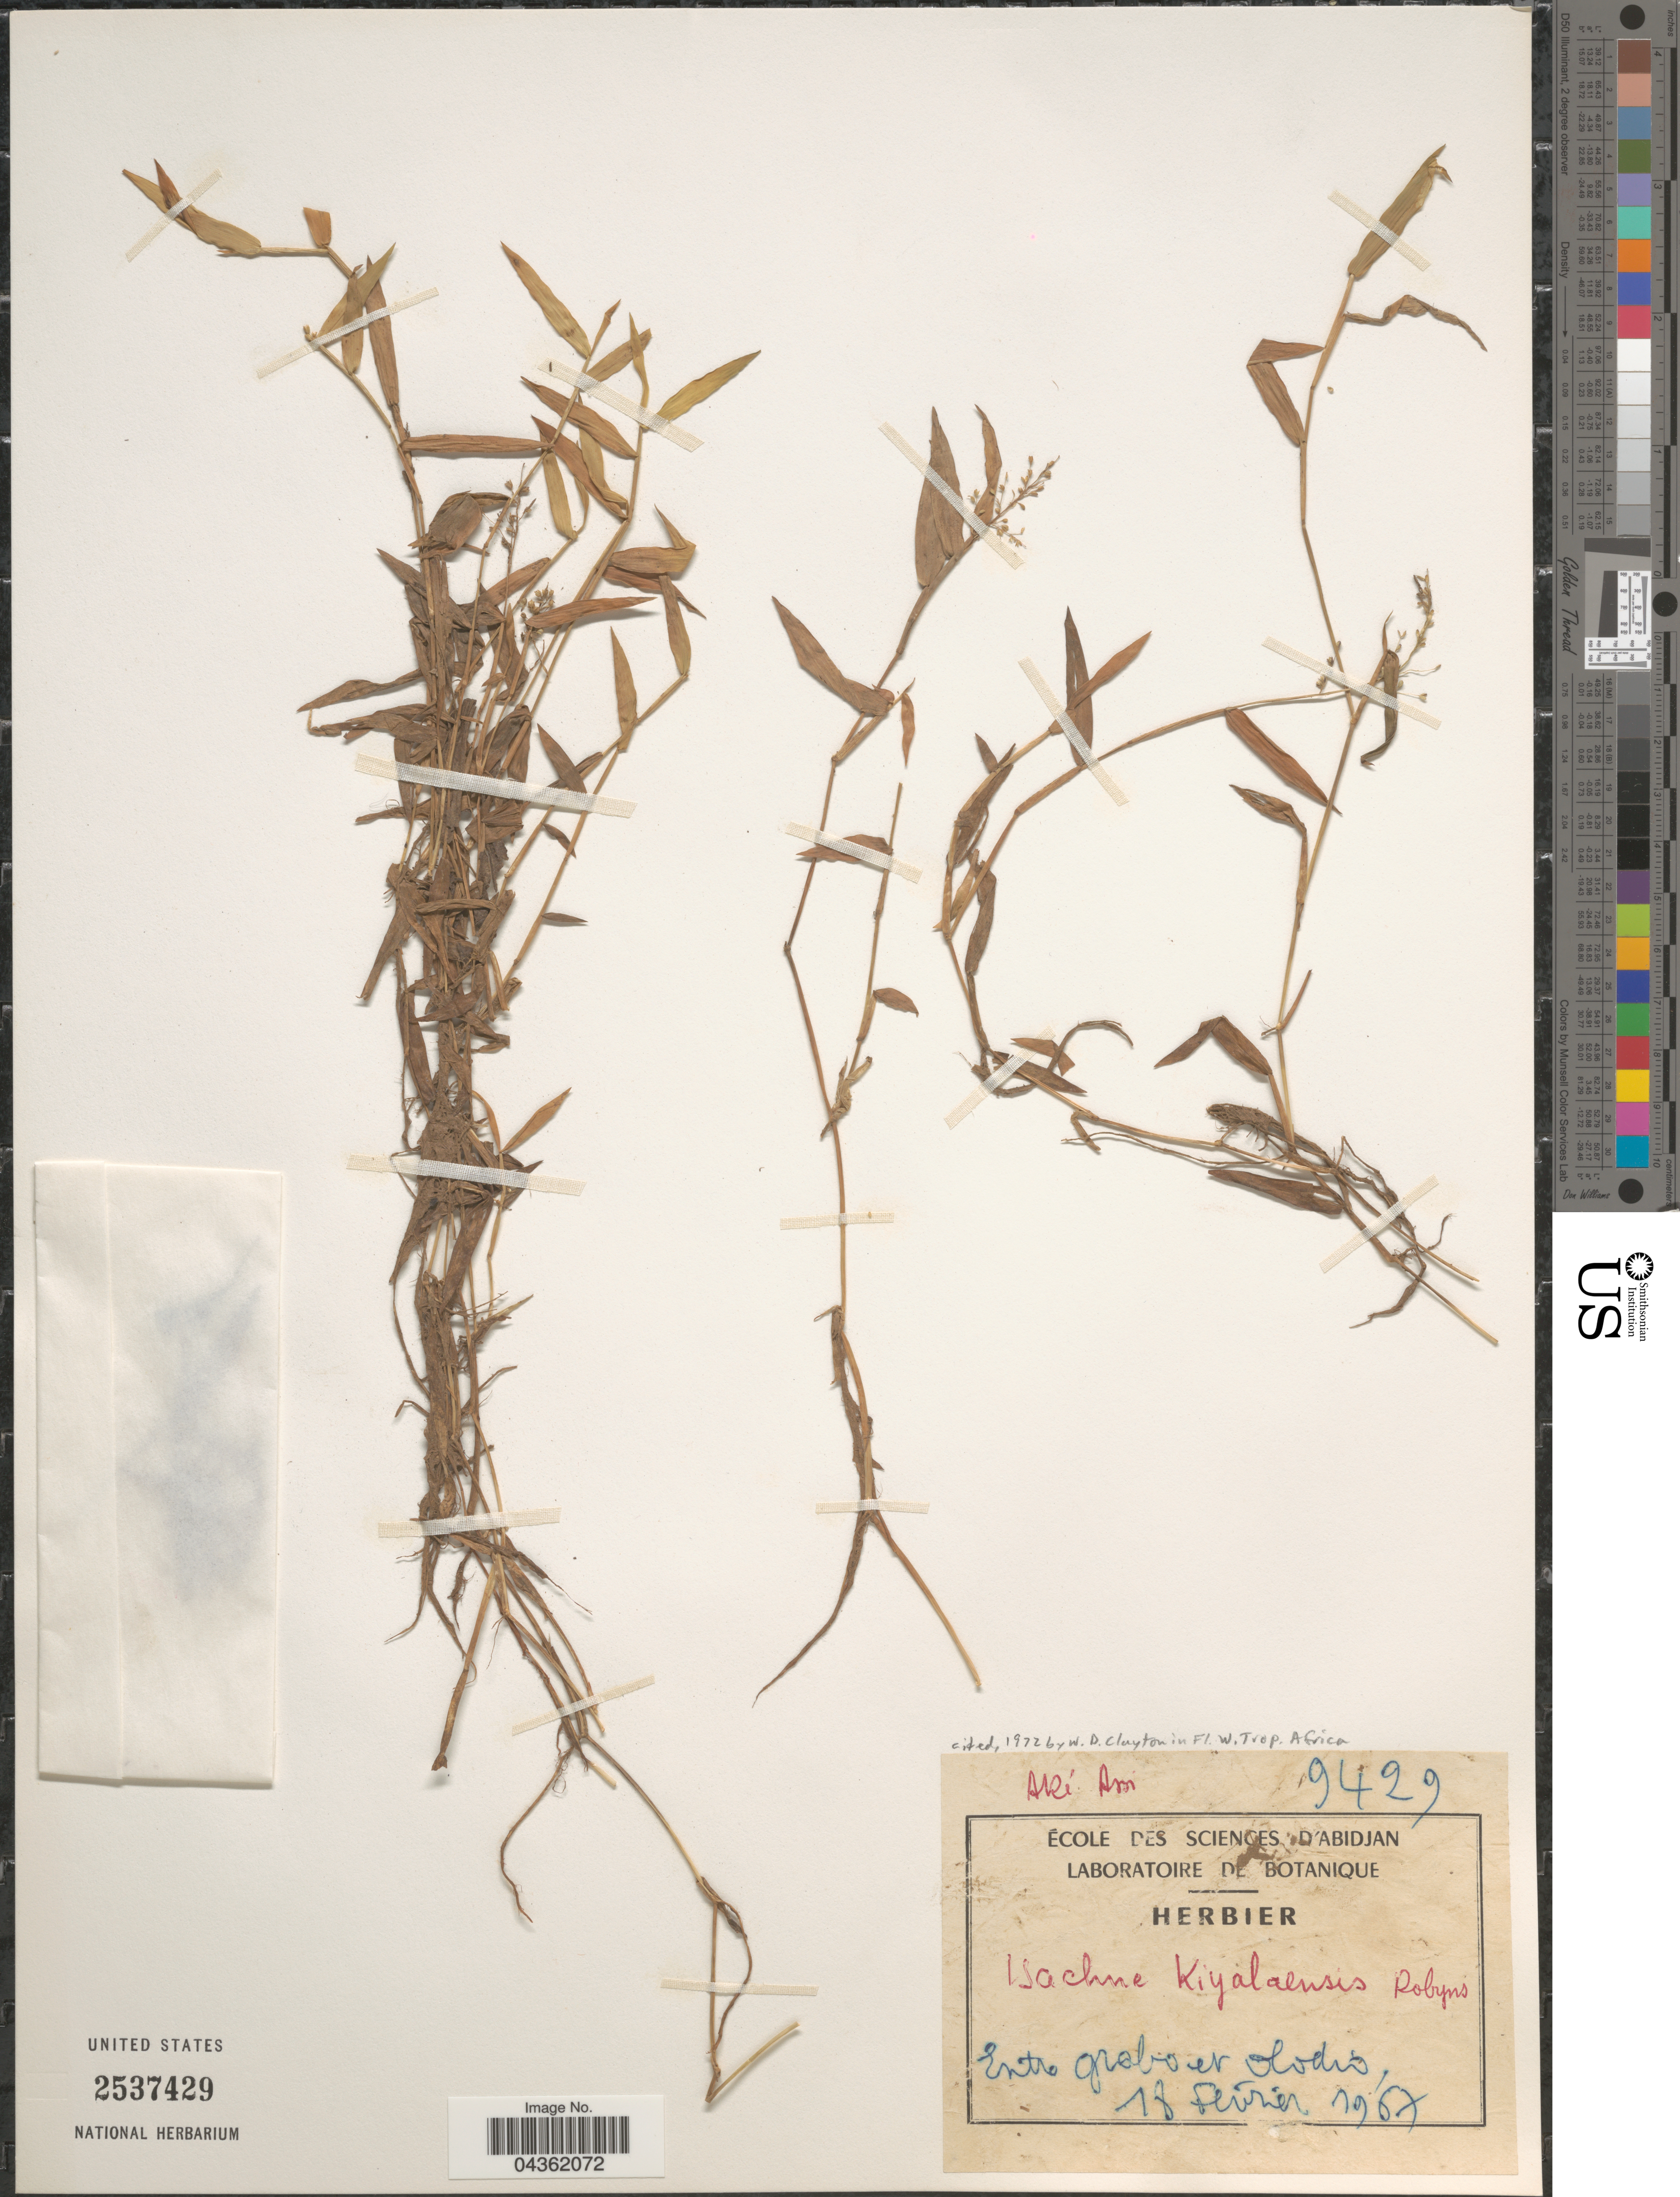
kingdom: Plantae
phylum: Tracheophyta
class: Liliopsida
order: Poales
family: Poaceae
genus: Isachne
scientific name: Isachne kiyalaensis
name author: Robyns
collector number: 9429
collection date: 1967-02-18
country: Ivory Coast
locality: Entre grobo et olodis.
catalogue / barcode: US 2537429